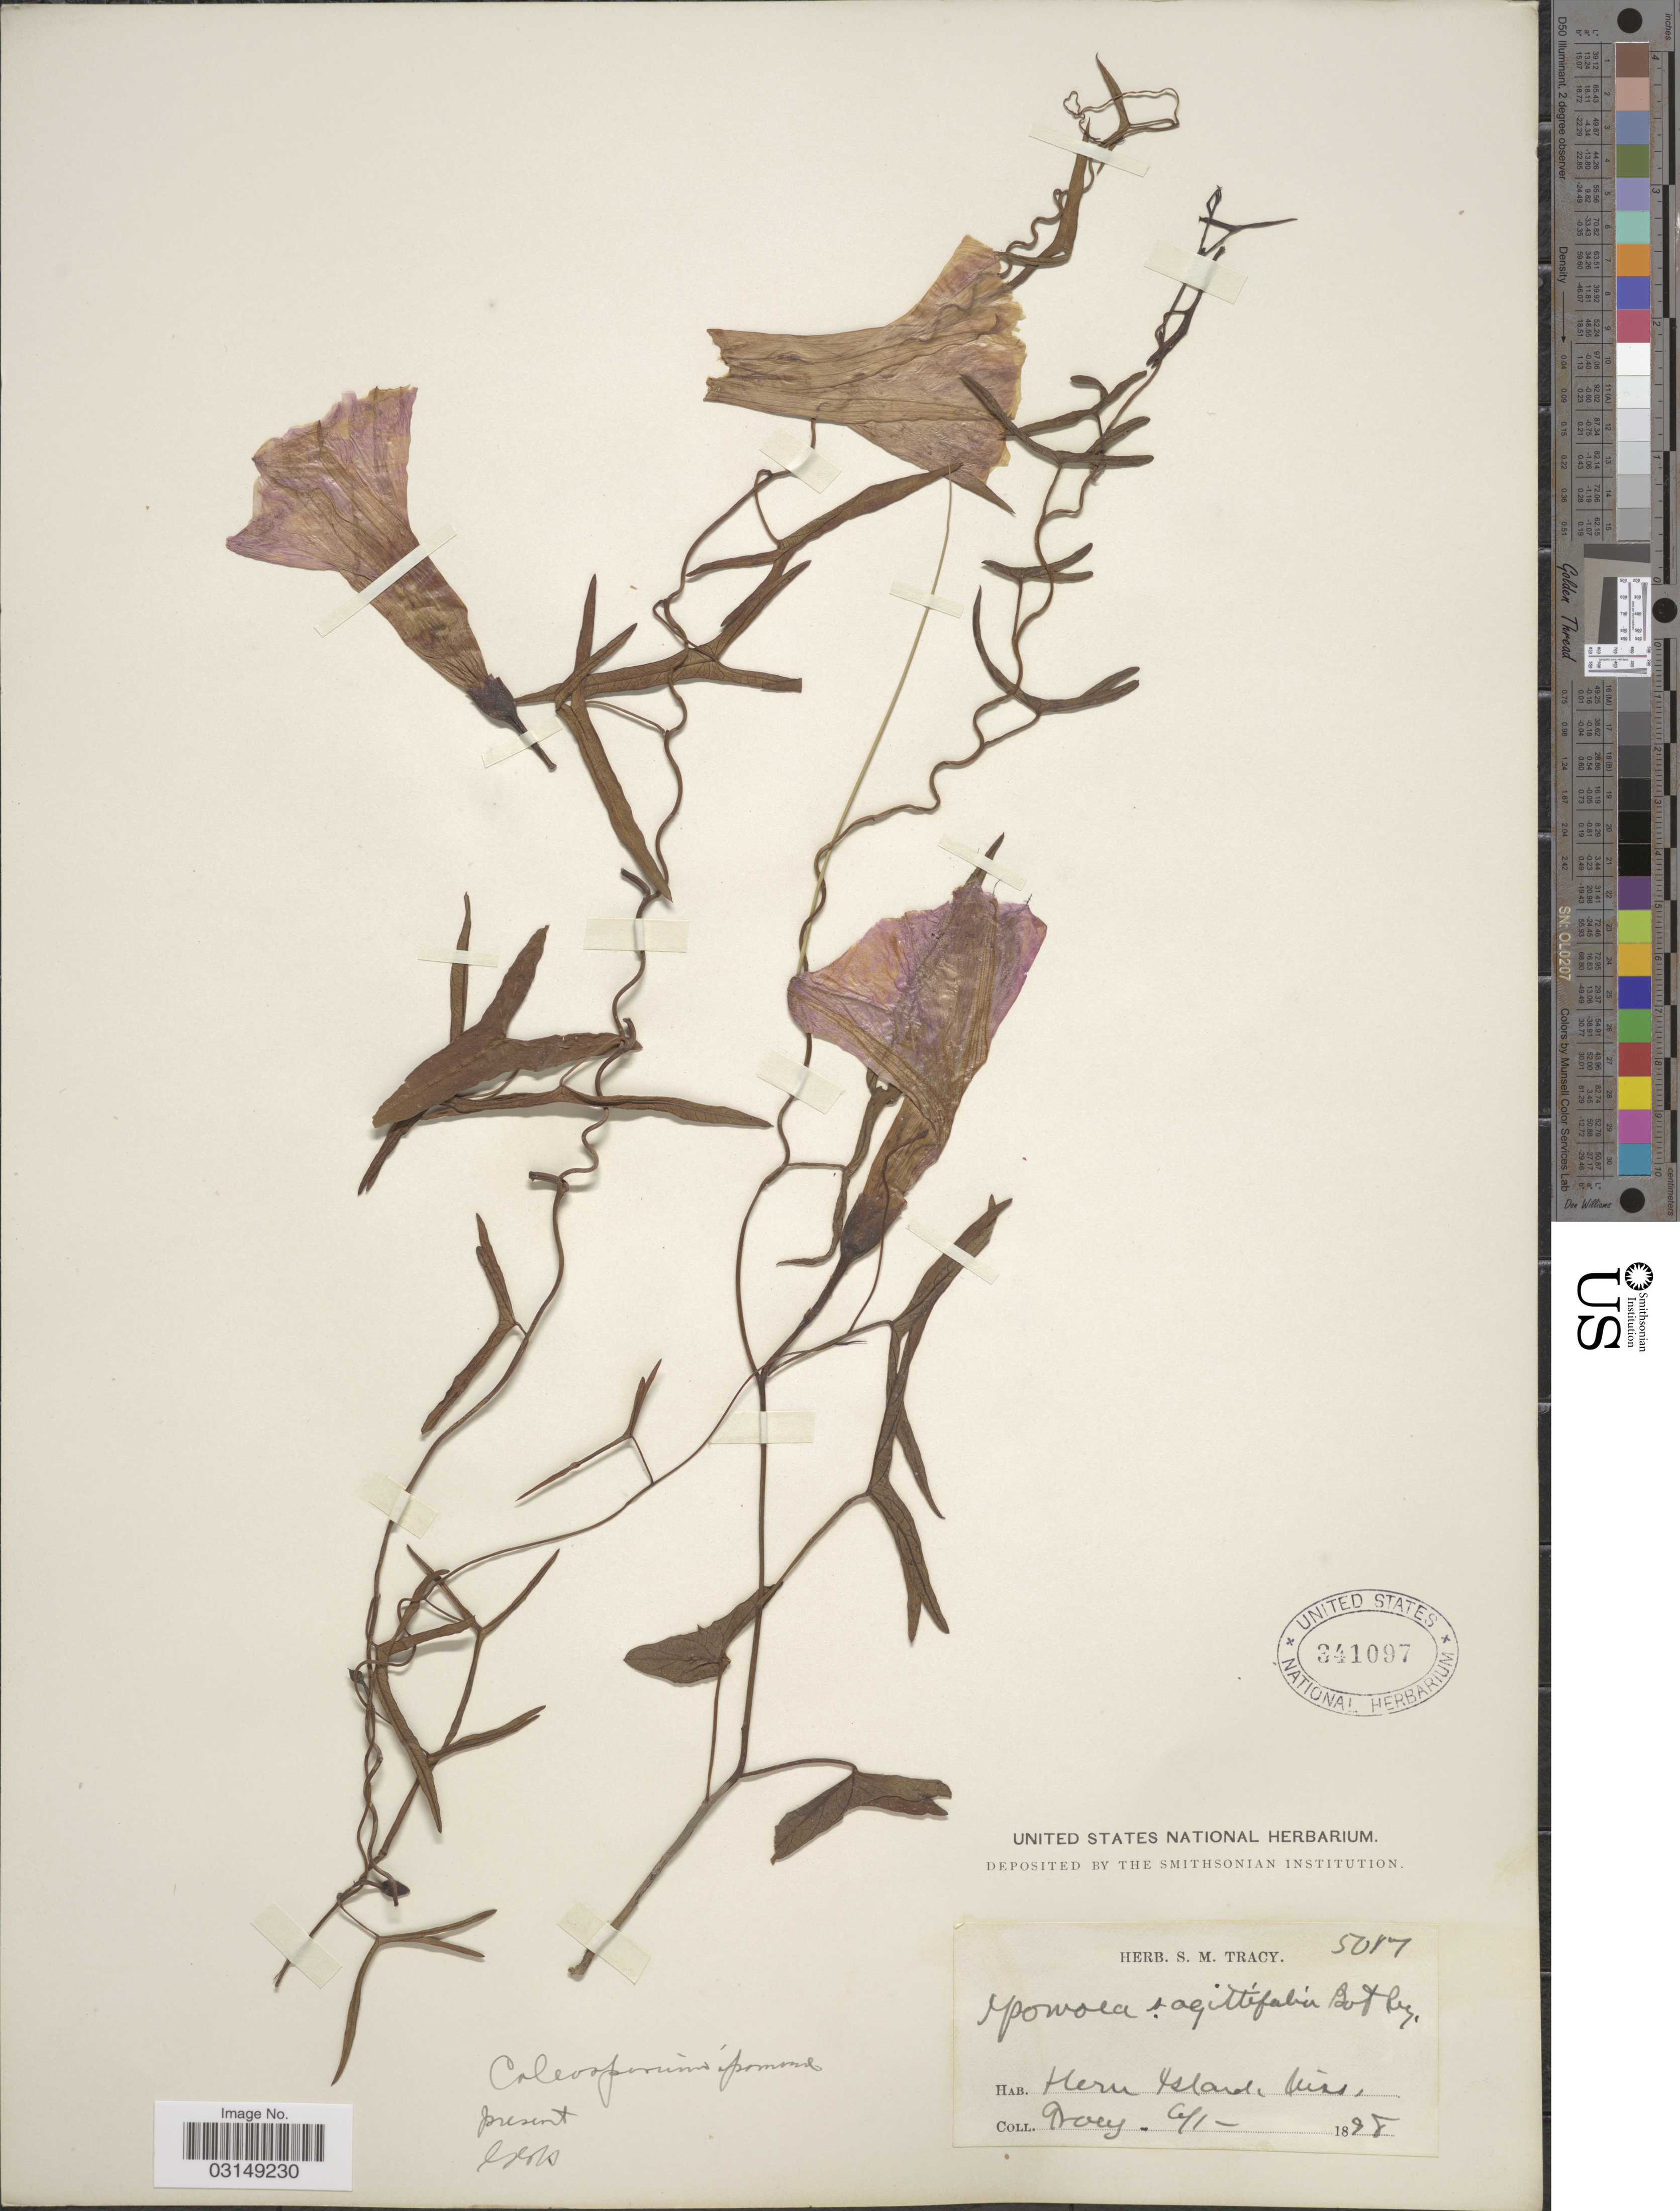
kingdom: Plantae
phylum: Tracheophyta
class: Magnoliopsida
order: Solanales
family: Convolvulaceae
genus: Ipomoea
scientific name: Ipomoea sagittata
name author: Poir.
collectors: S. M. Tracy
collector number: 5017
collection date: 1898-06-01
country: United States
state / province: Mississippi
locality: Kern Island, Miss.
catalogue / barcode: US 341097